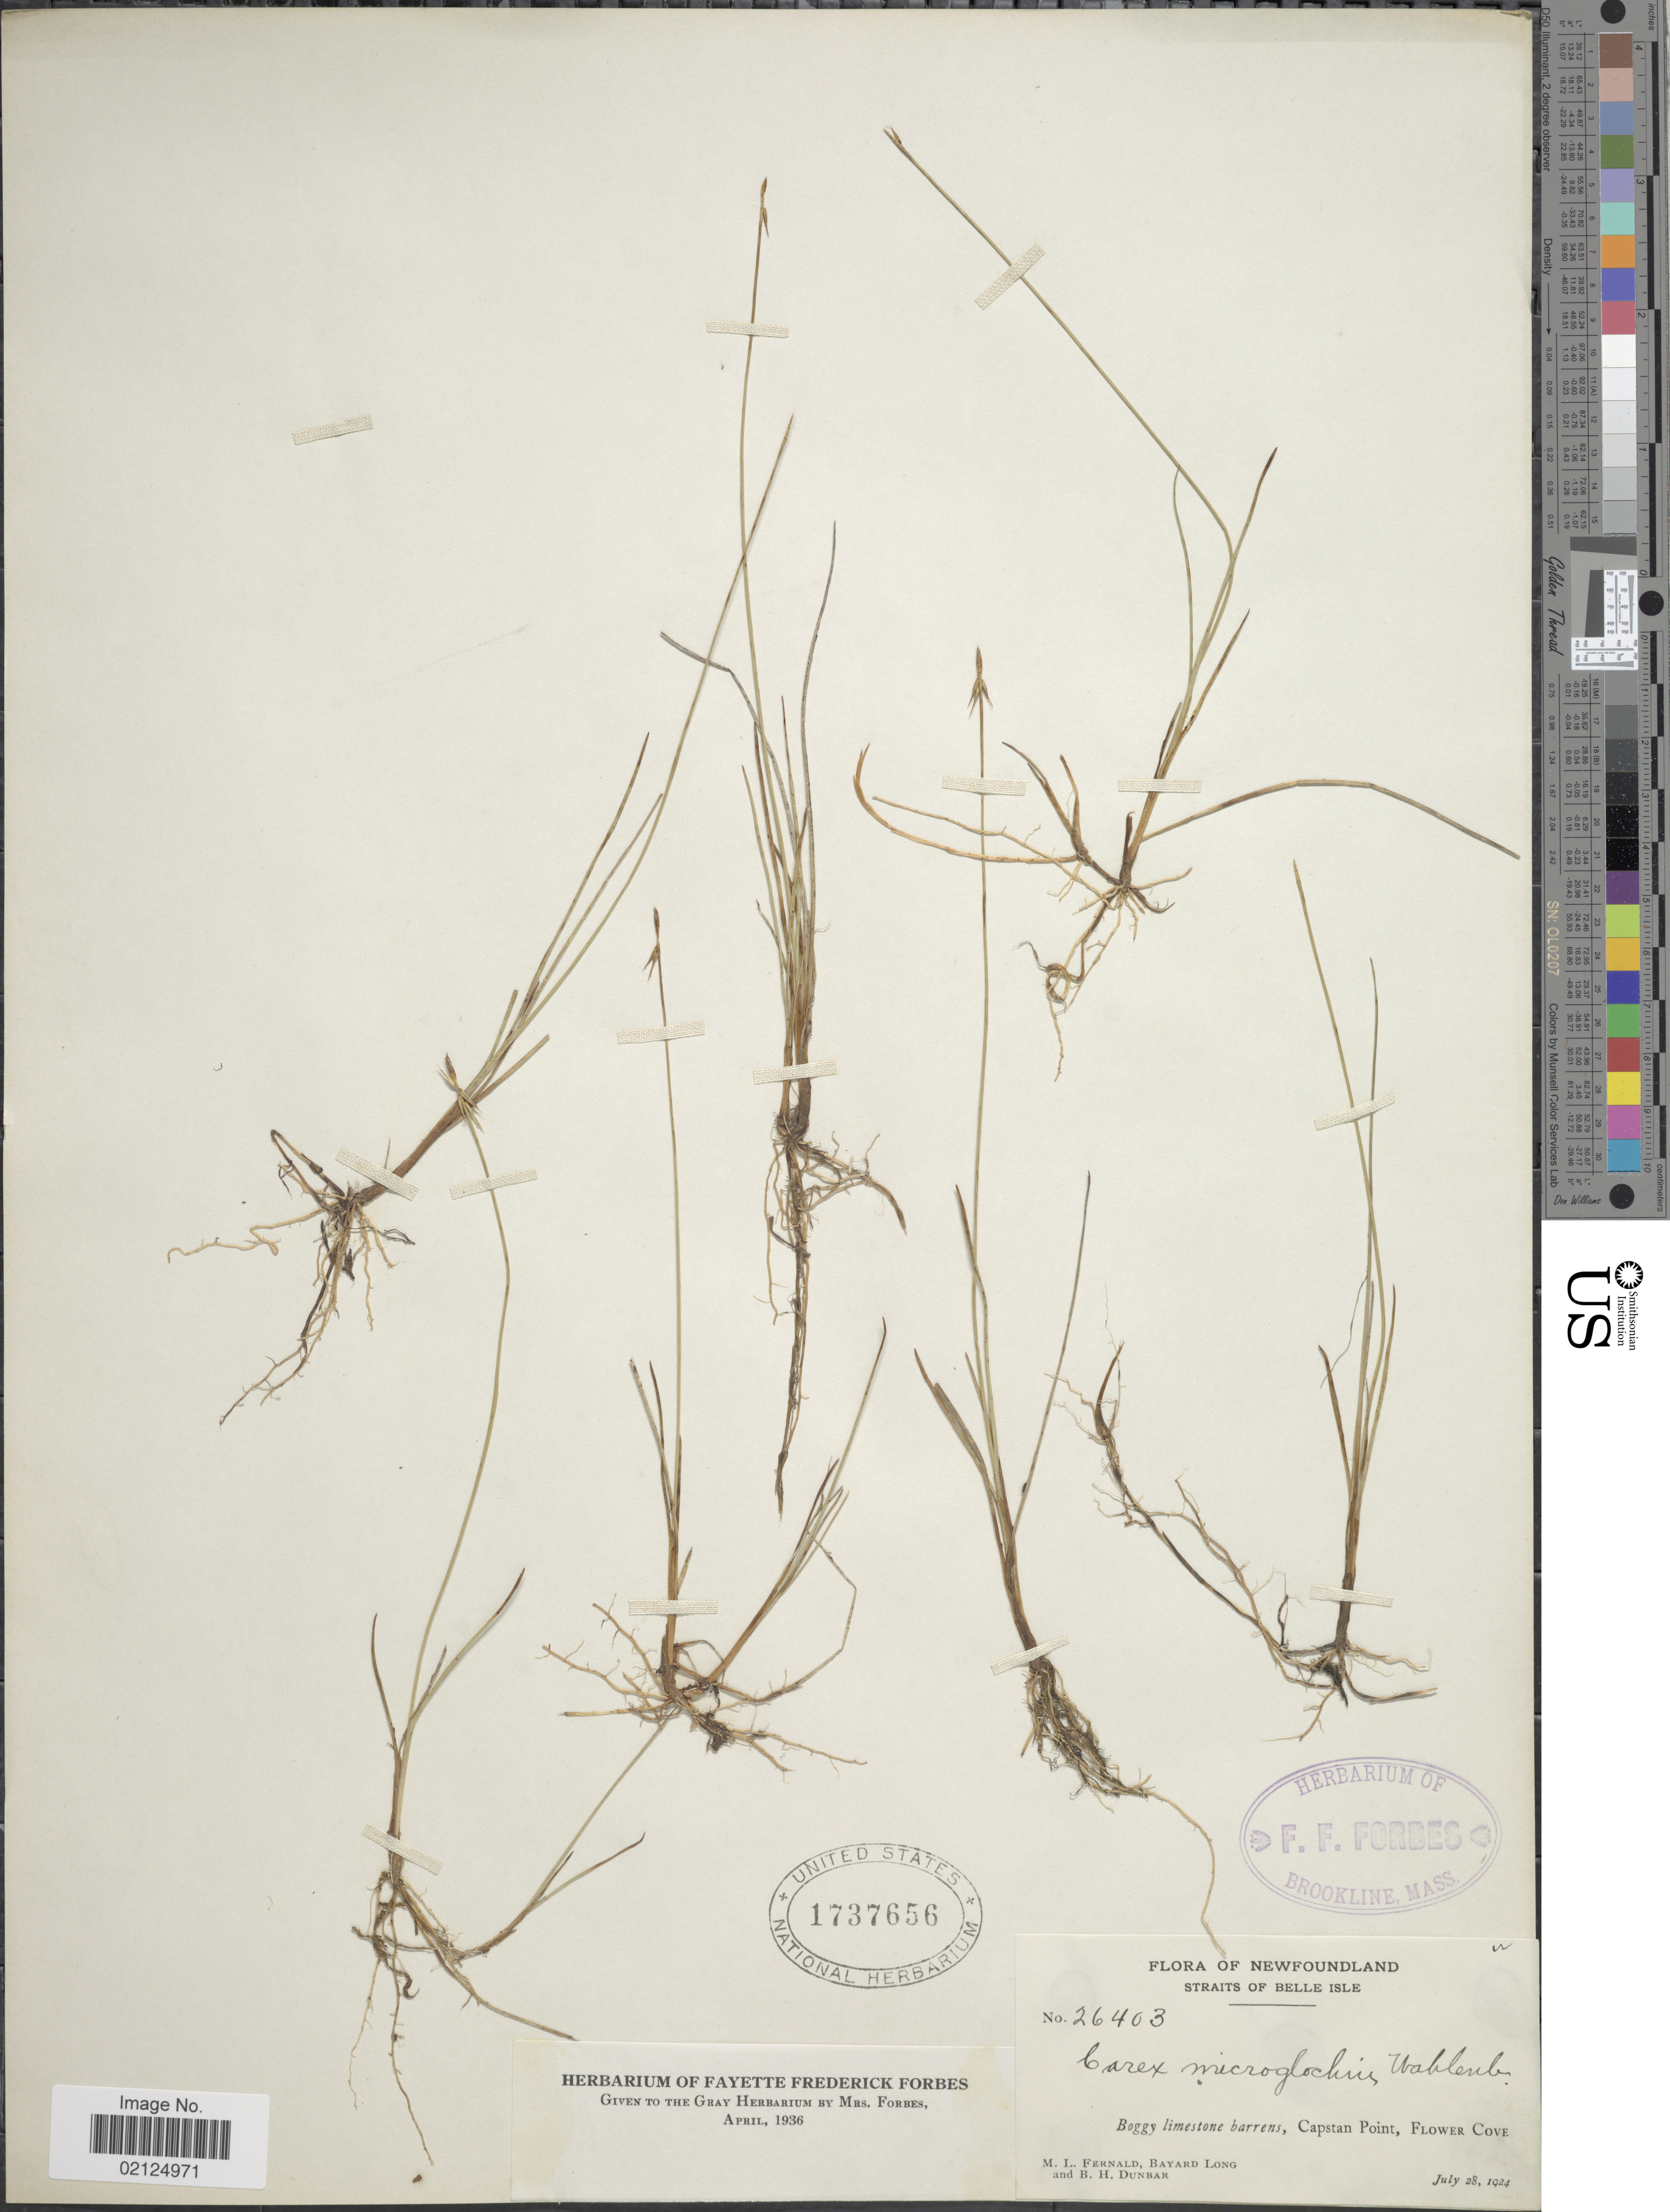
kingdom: Plantae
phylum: Tracheophyta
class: Liliopsida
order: Poales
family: Cyperaceae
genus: Carex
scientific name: Carex microglochin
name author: Wahlenb.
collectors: M. L. Fernald, B. Long & B. Dunbar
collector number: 26403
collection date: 1924-07-28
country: Canada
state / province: Newfoundland and Labrador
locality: Capstan Point, Flower Cove, Straits of Belle Isle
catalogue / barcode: US 1737656